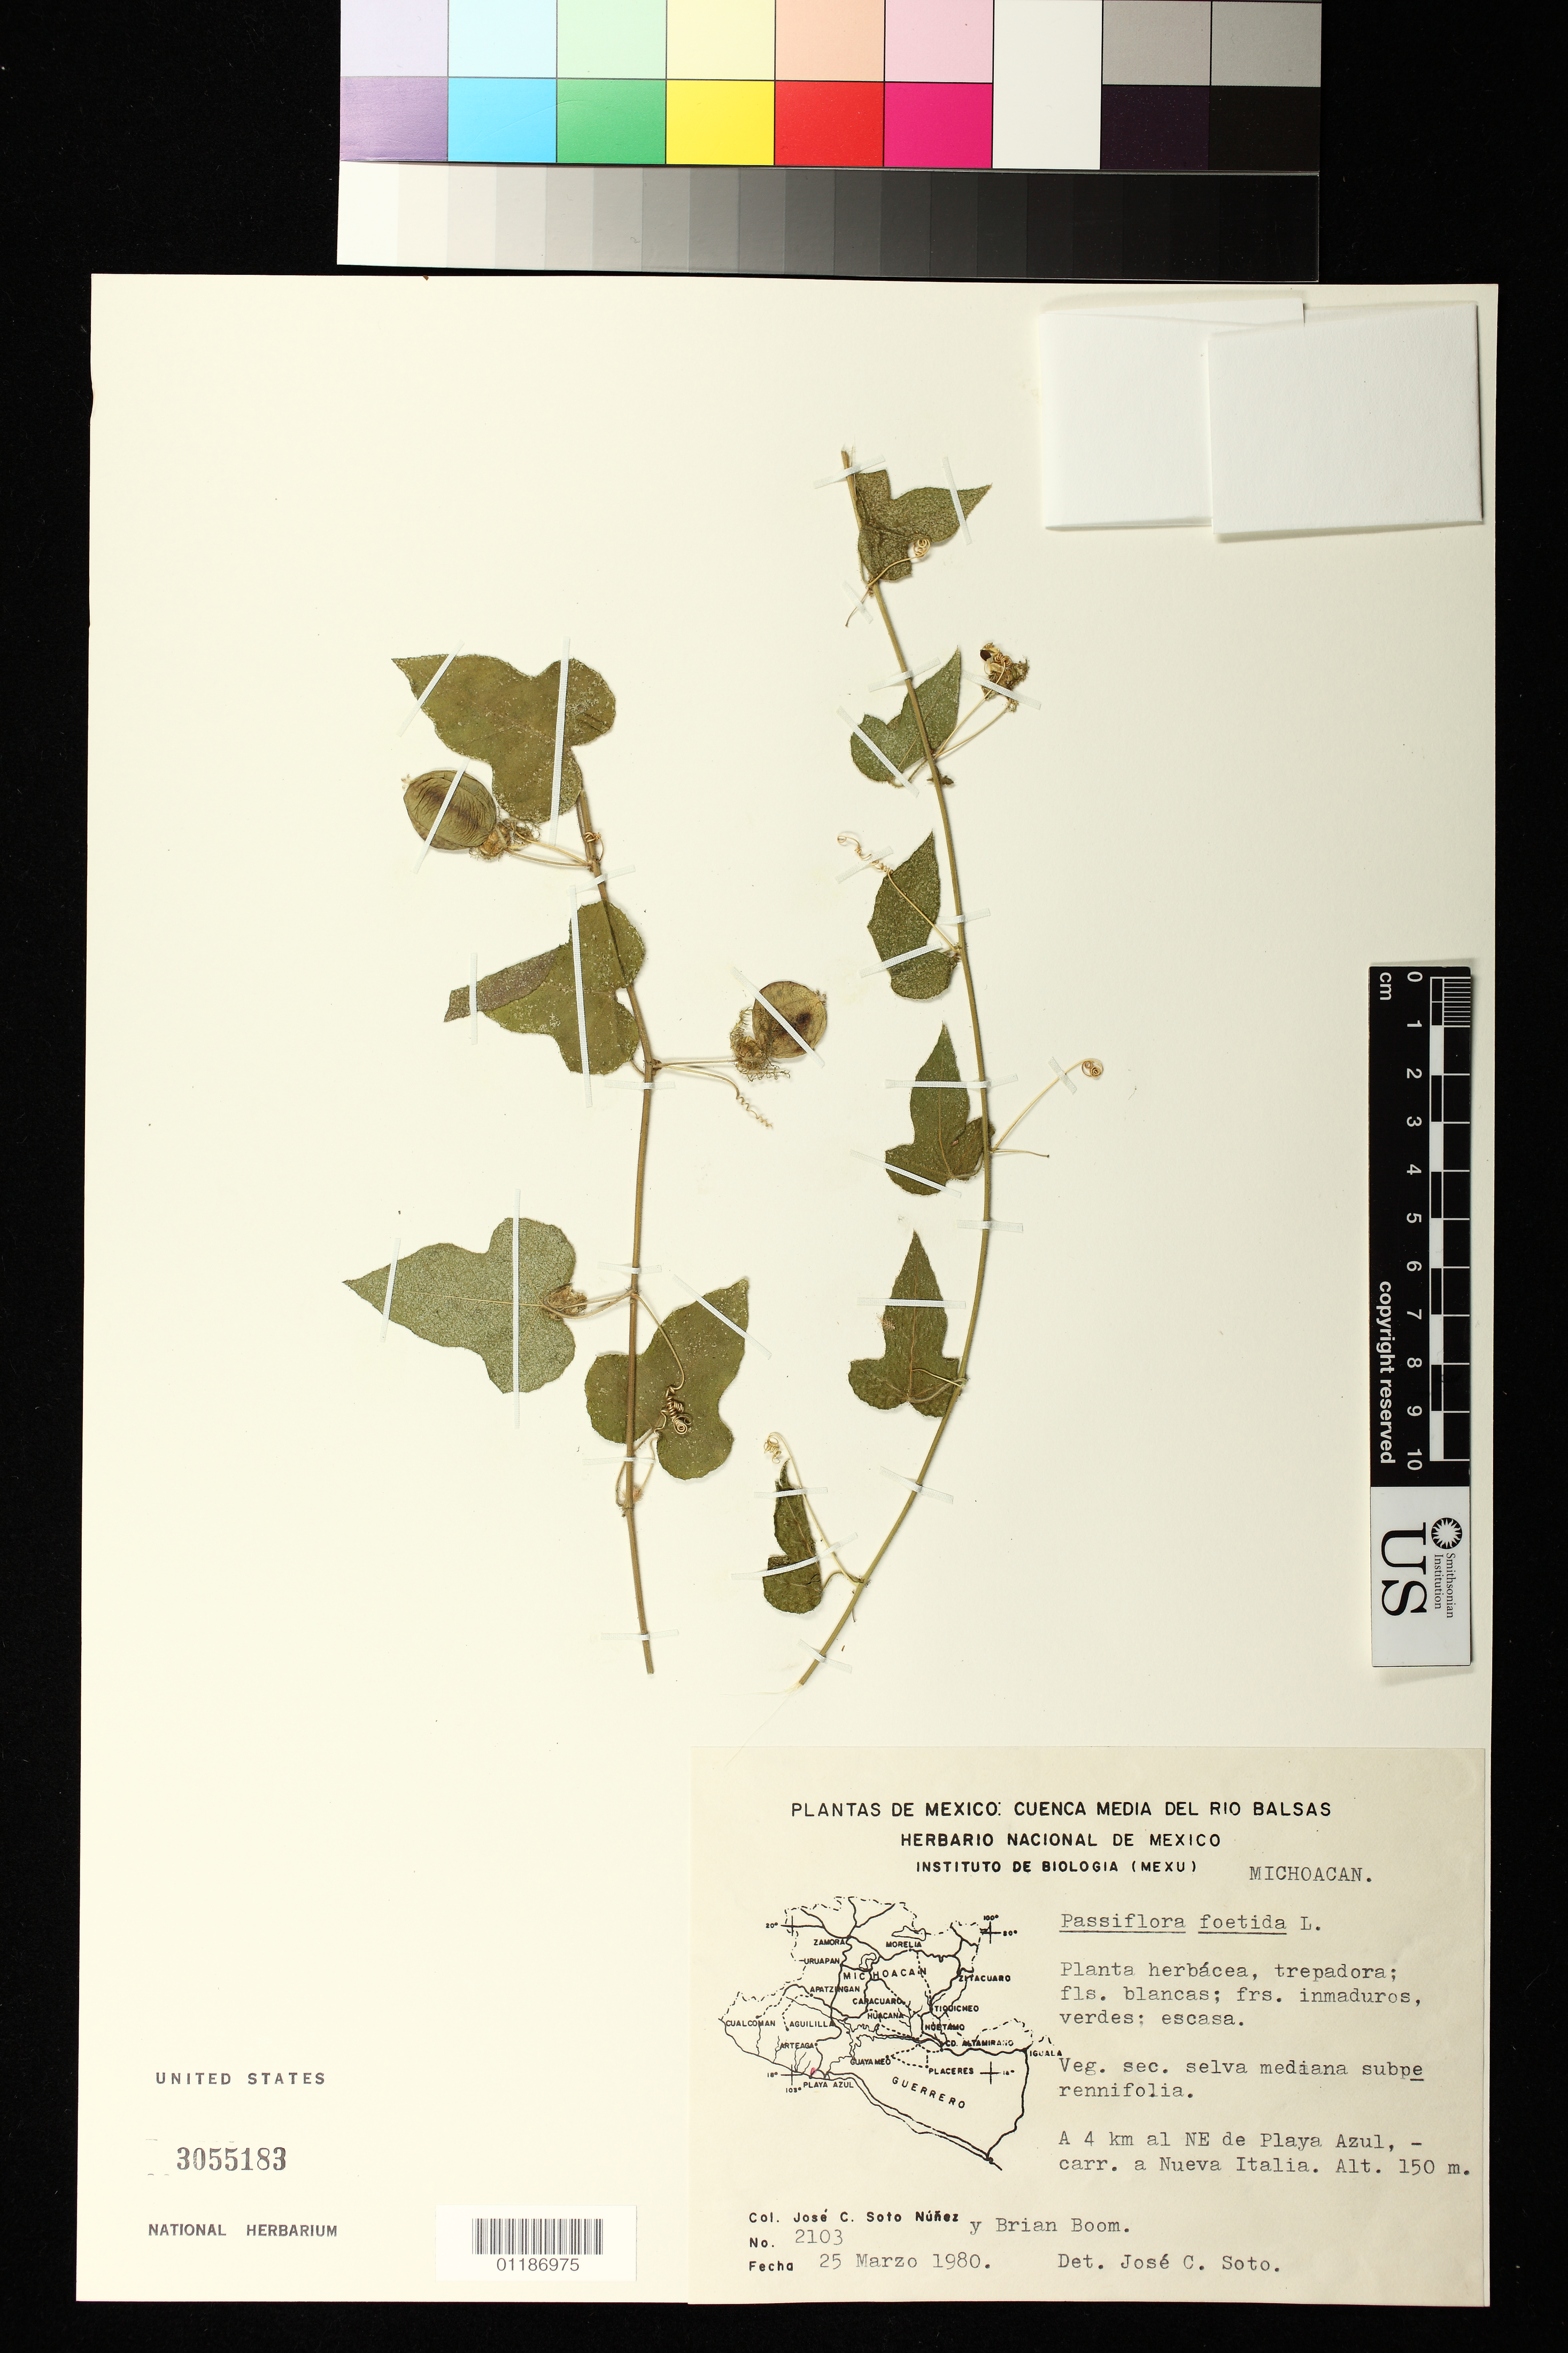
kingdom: Plantae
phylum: Tracheophyta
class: Magnoliopsida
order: Malpighiales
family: Passifloraceae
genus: Passiflora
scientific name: Passiflora foetida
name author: L.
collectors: B. M. Boom & J. C. Soto Núñez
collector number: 2103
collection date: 1980-03-25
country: Mexico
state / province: Michoacán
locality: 4 km. al NE de Playa Azul - carr. a Nueva Italia.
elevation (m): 150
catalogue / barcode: US 3055183